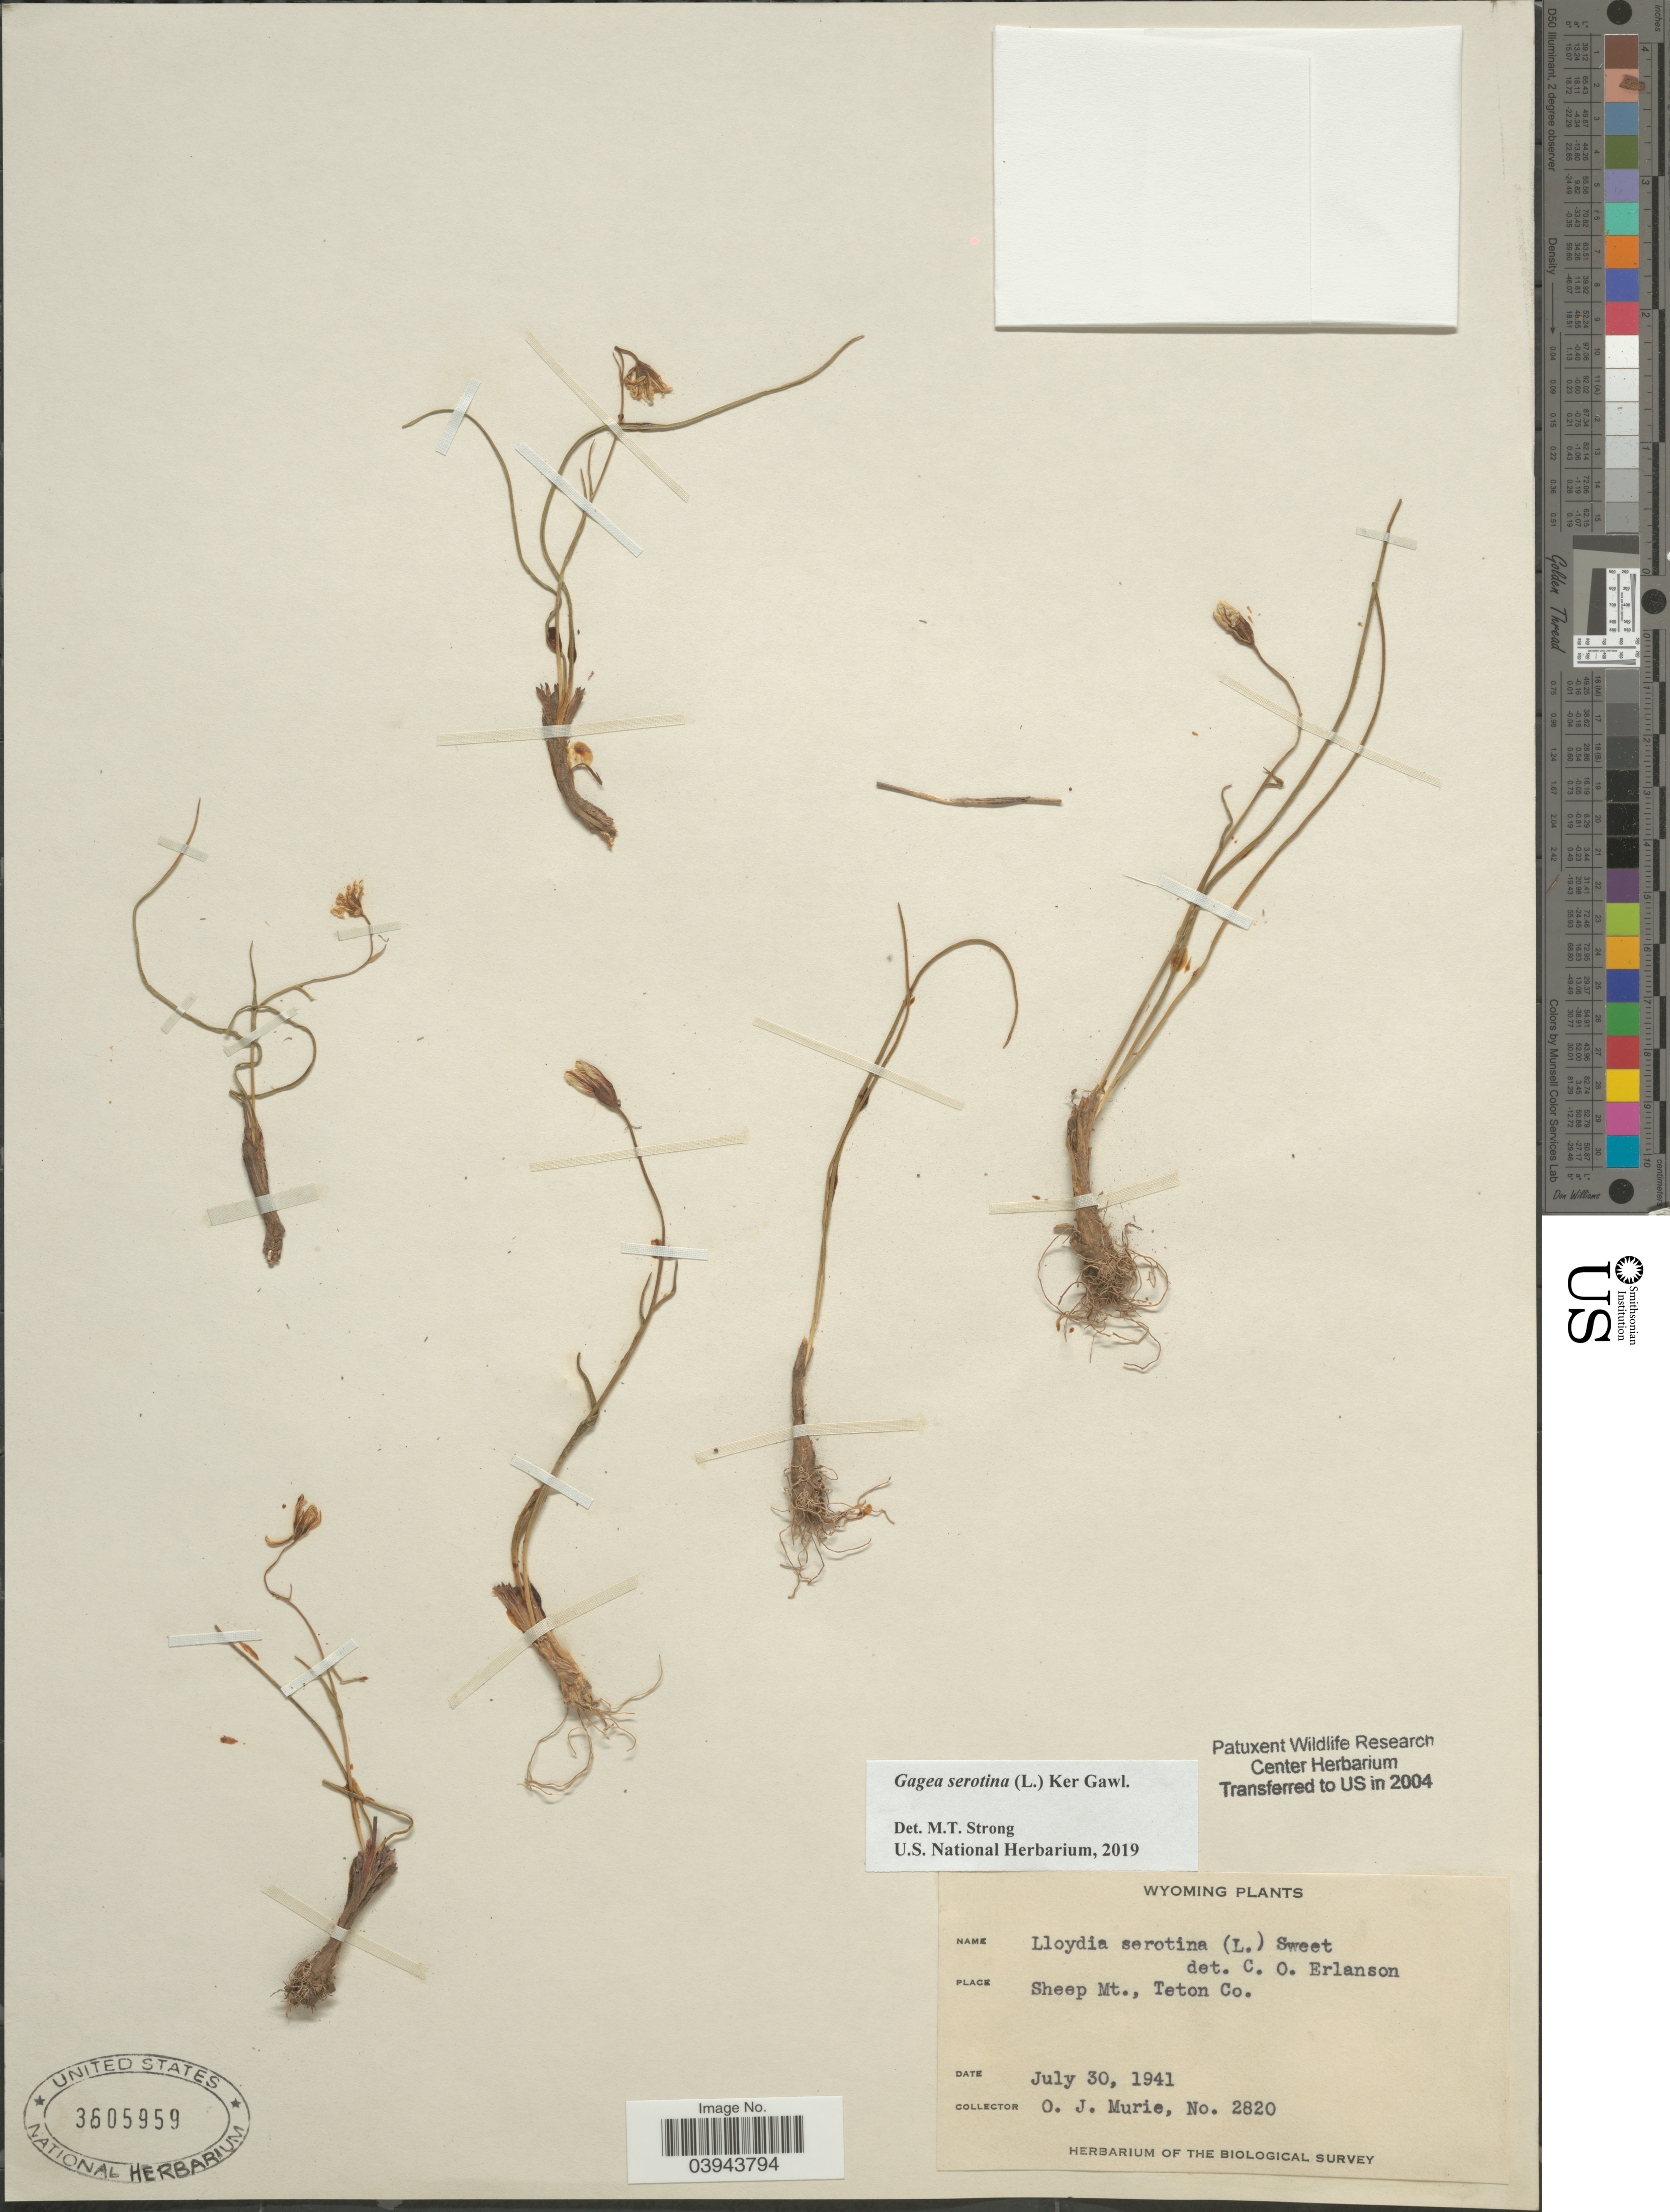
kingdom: Plantae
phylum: Tracheophyta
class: Liliopsida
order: Liliales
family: Liliaceae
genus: Lloydia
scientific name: Lloydia serotina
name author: (L.) Salisb. ex Rchb.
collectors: O. Murie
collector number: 2820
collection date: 1941-07-30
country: United States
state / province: Wyoming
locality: Sheep Mt., Teton Co.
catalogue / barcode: US 3605959